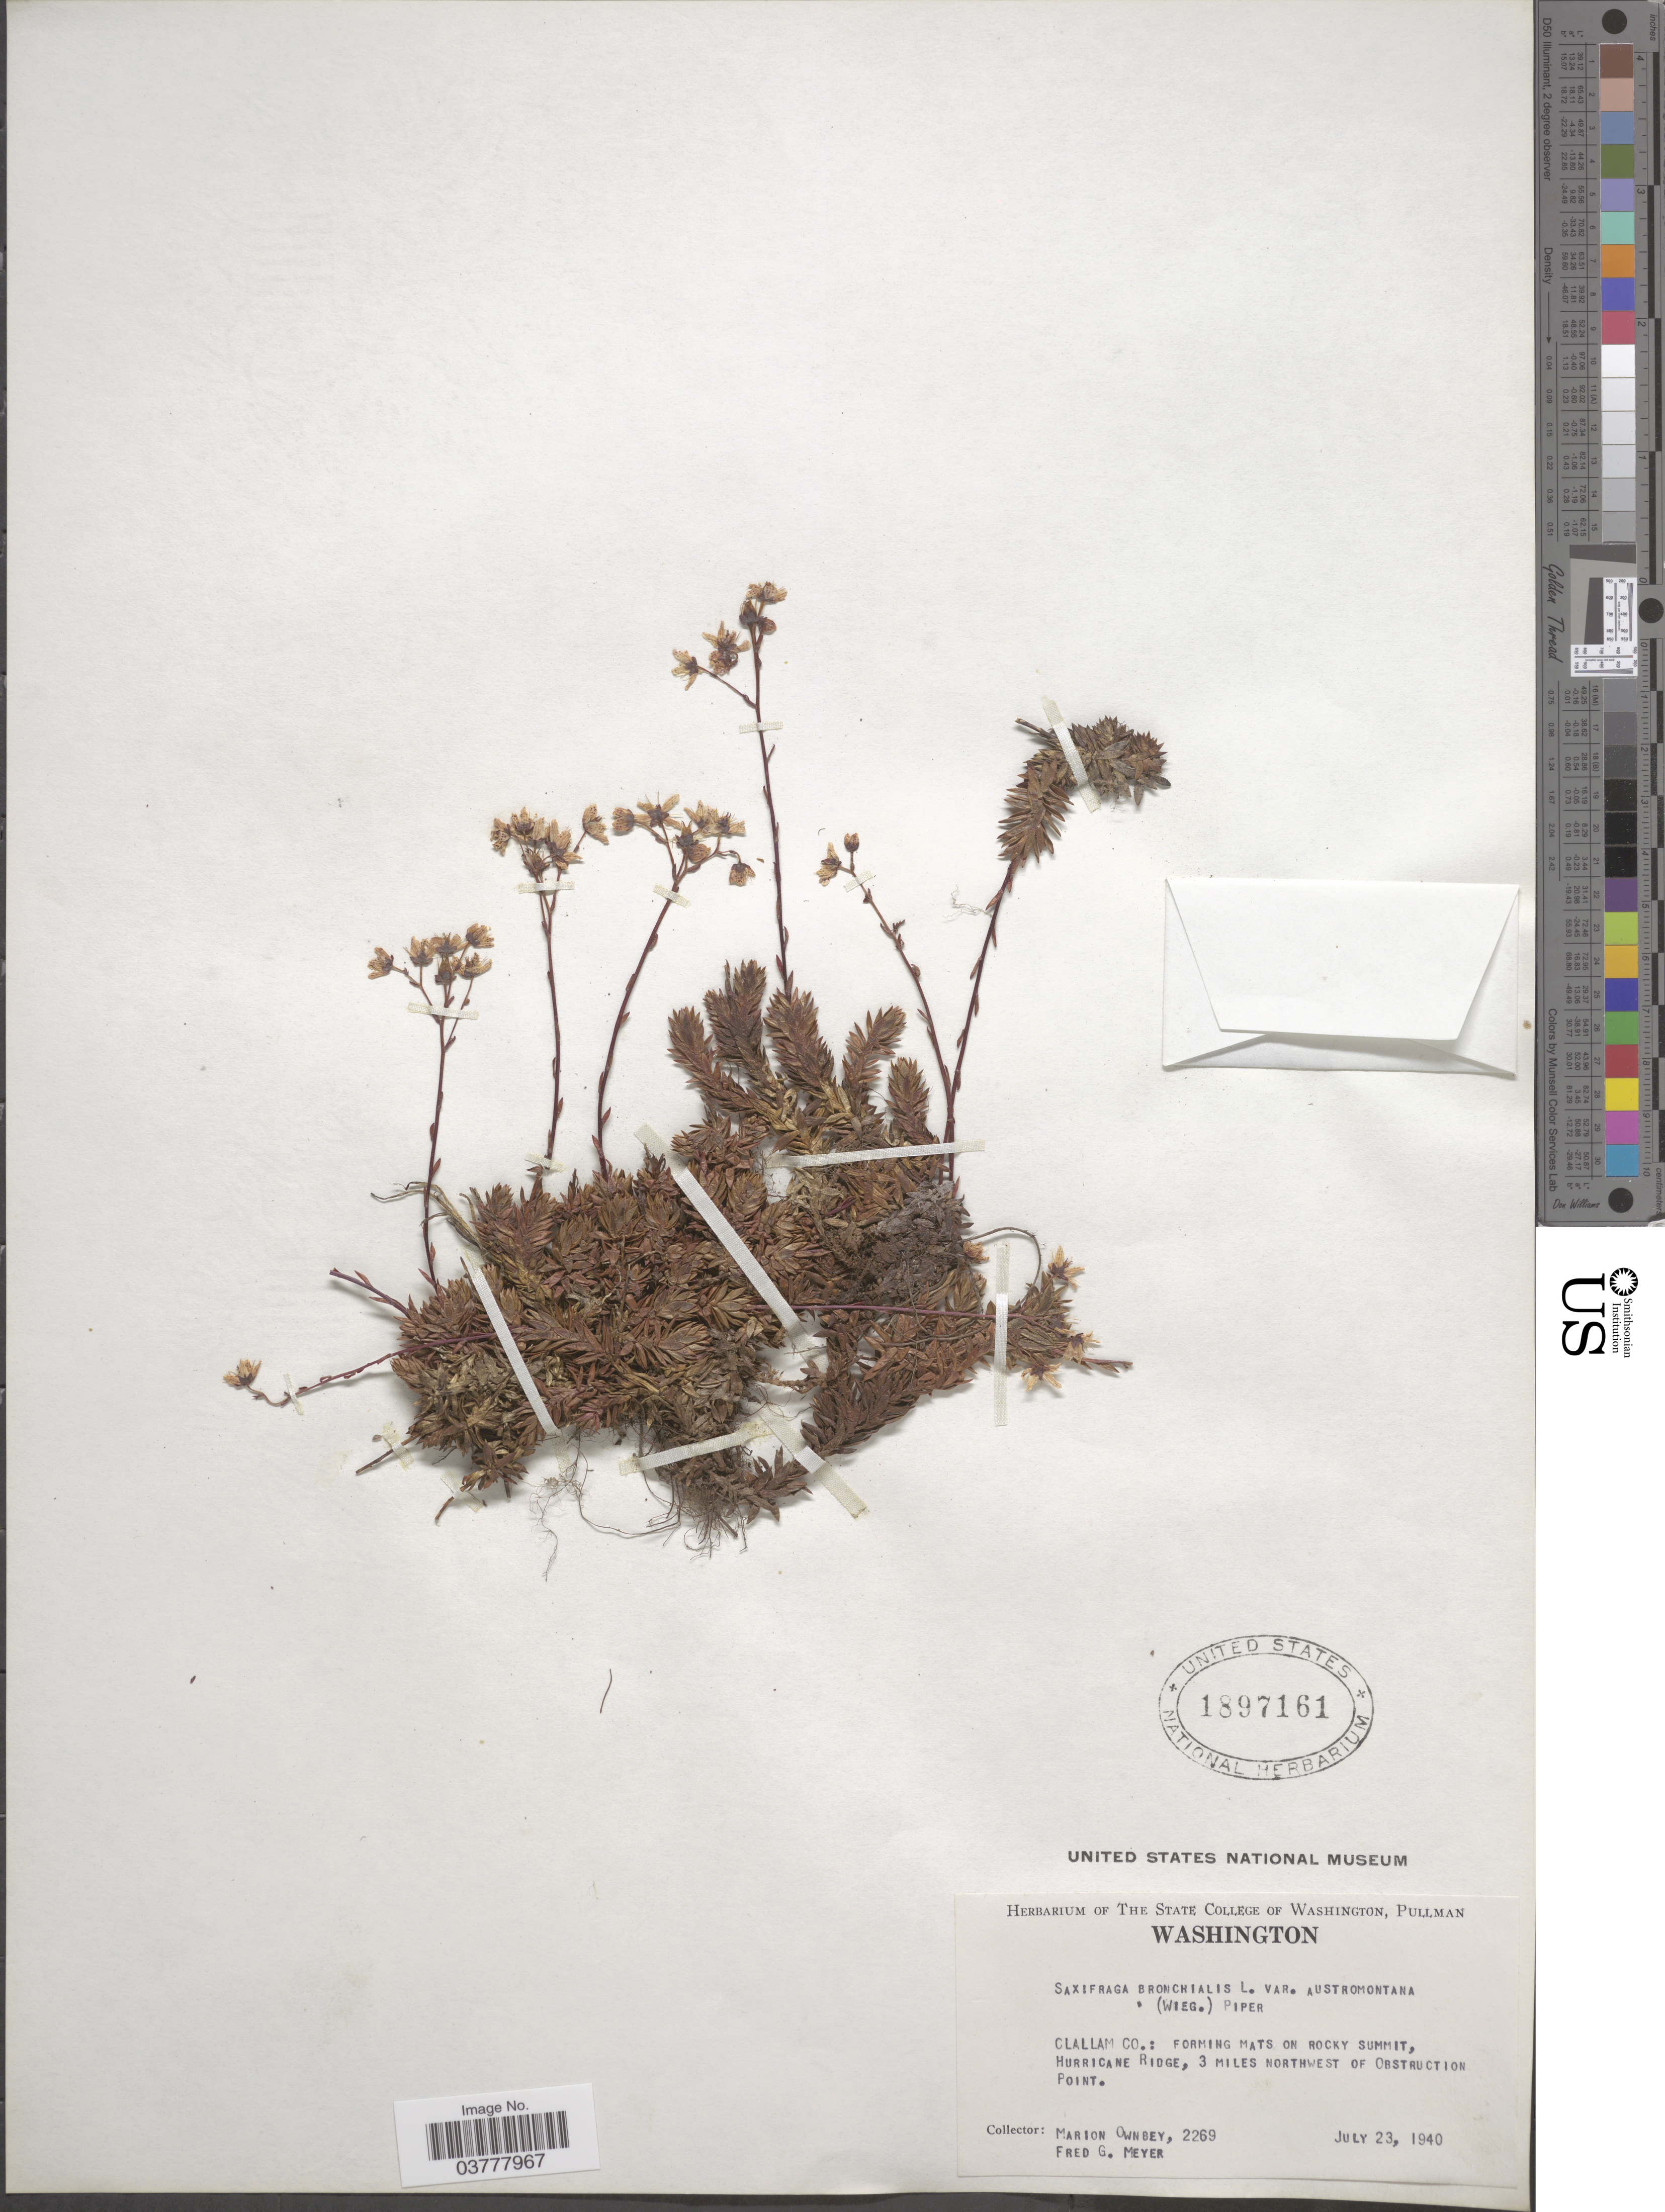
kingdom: Plantae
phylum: Tracheophyta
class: Magnoliopsida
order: Saxifragales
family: Saxifragaceae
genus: Saxifraga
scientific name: Saxifraga bronchialis subsp. austromontana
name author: (Wiegand) Piper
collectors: M. Ownbey & F. G. Meyer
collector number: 2269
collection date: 1940-07-23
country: United States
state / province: Washington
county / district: Clallam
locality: Clallam Co.: Forming mats on rocky summit, Hurricane Ridge, 3 miles Northwest of Obstruction Point.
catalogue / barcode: US 1897161